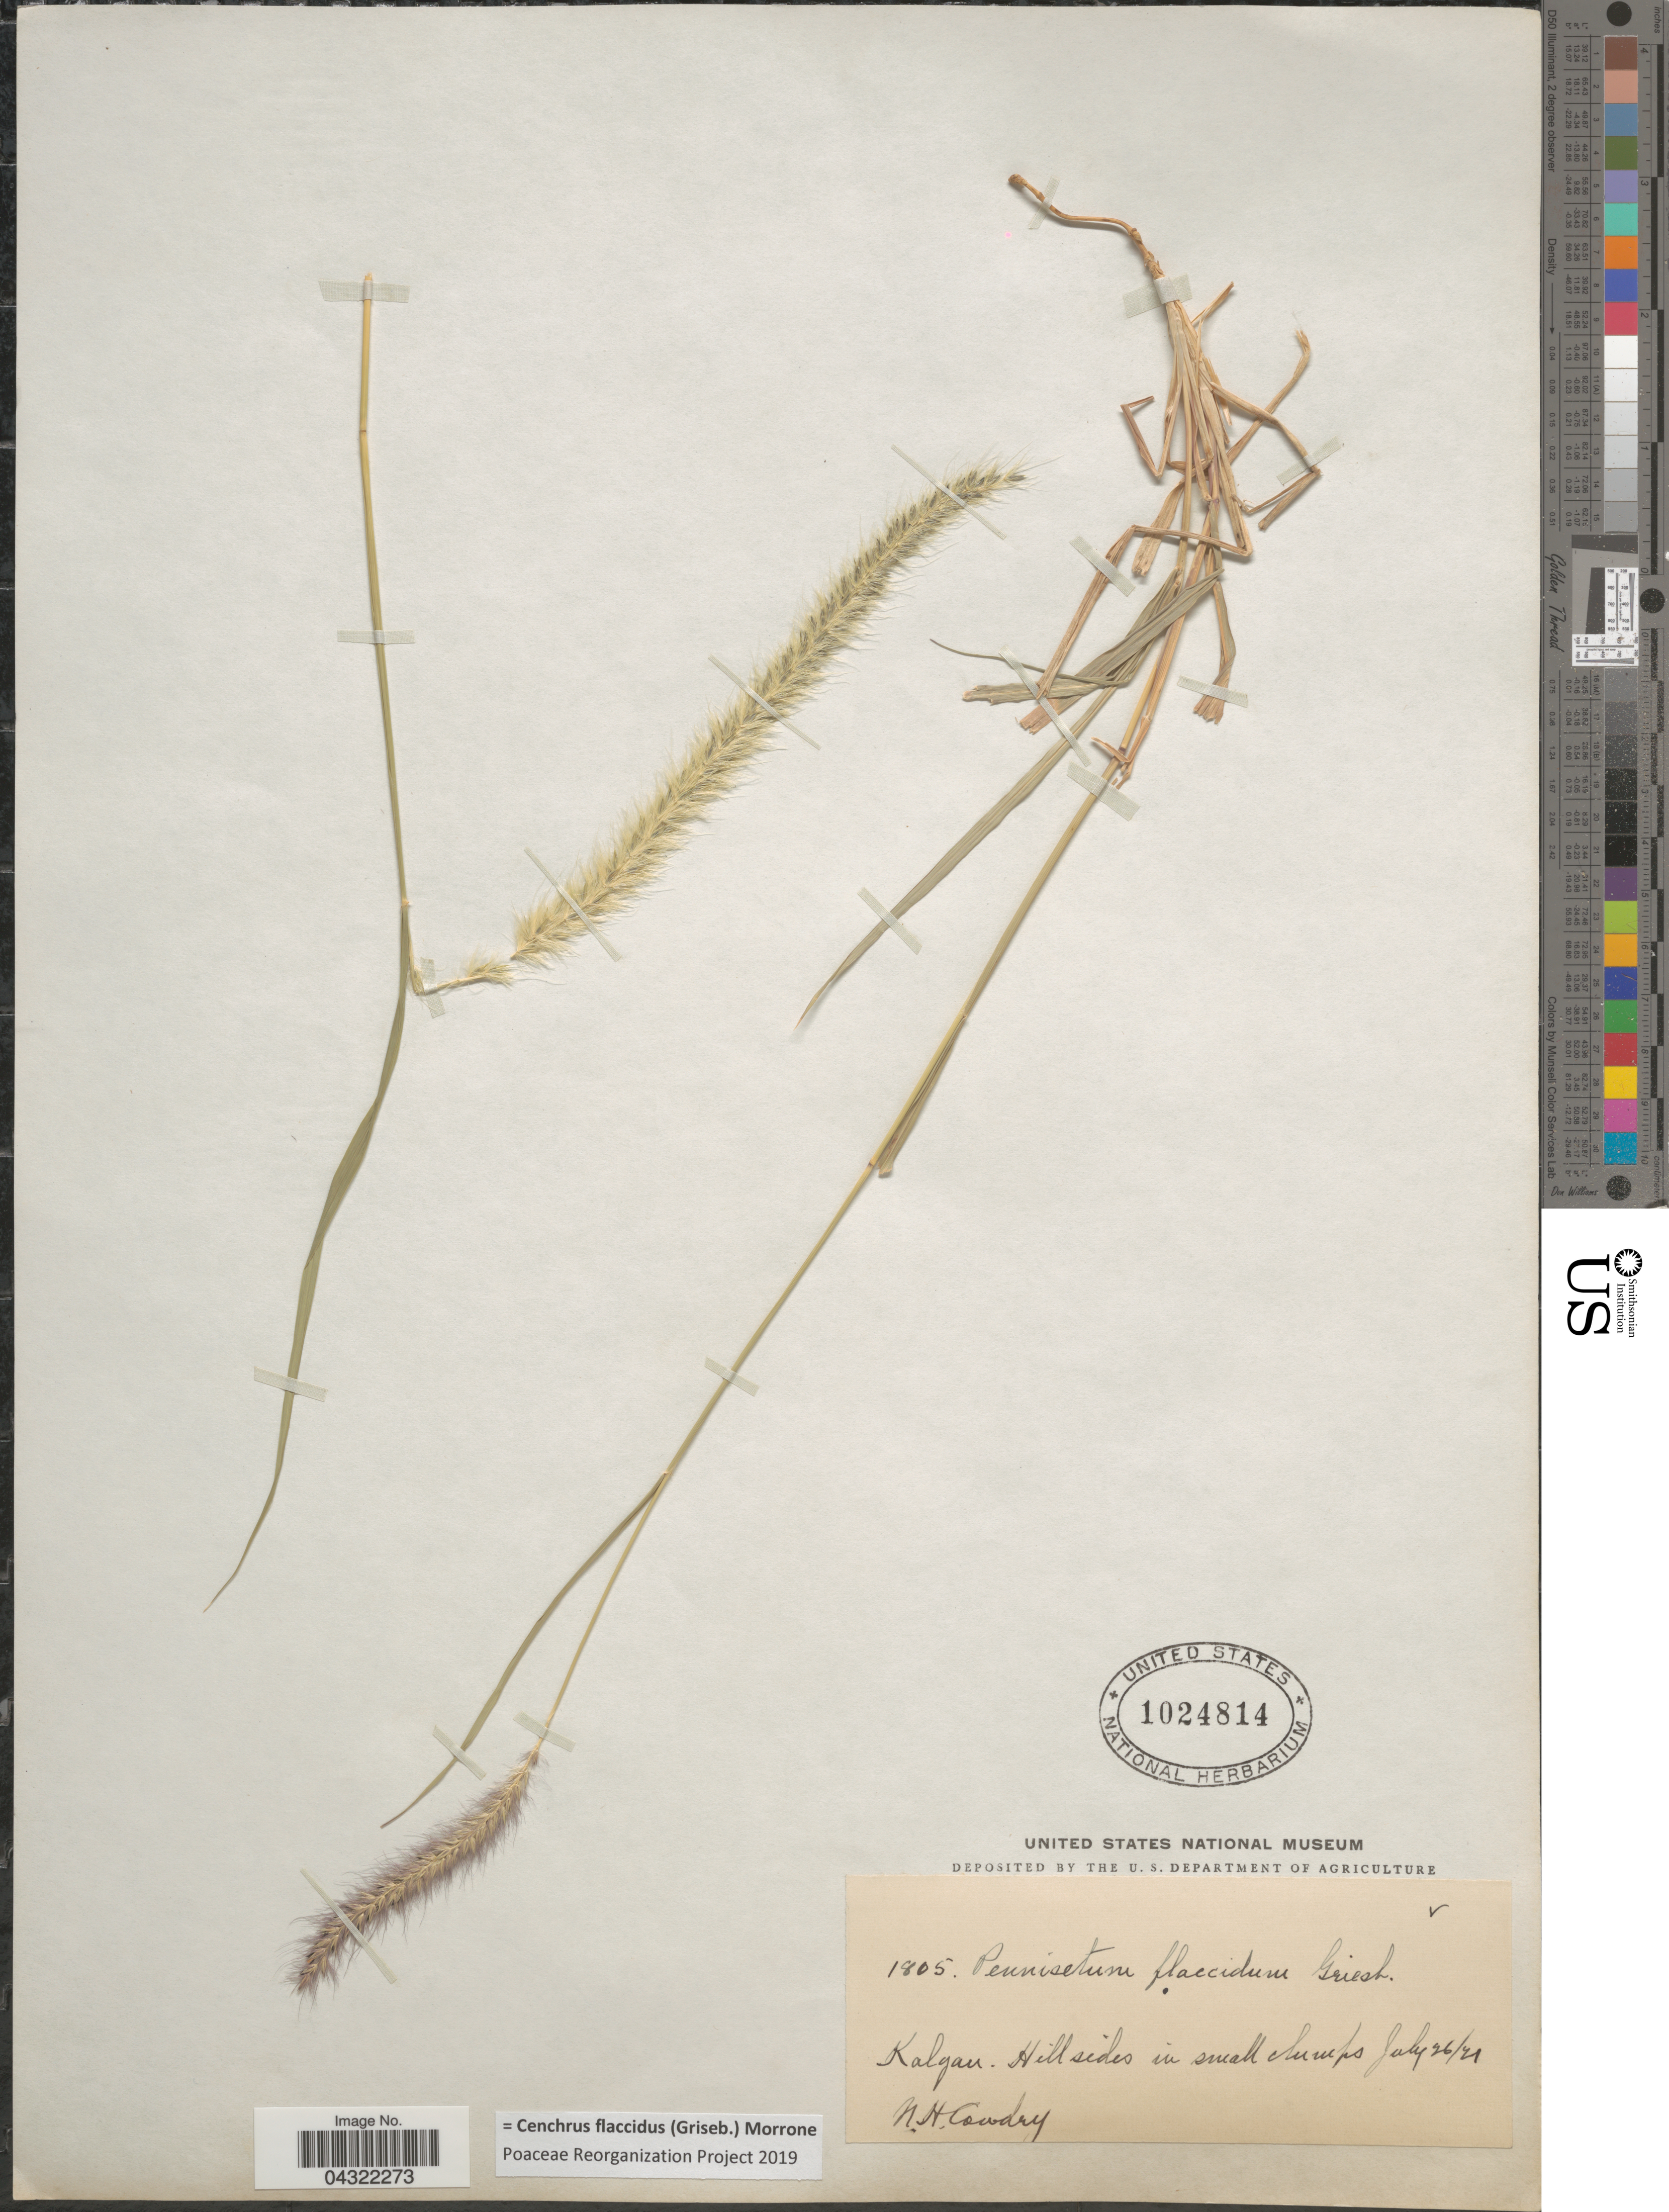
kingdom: Plantae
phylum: Tracheophyta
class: Liliopsida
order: Poales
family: Poaceae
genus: Cenchrus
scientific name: Cenchrus flaccidus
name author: (Griseb.) Morrone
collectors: N. H. Cowdry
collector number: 1805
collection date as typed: Transcribed d/m/y: 26/7/21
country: China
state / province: Hebei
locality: Kalgan: Hillsides in small clumps.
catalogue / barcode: US 1024814